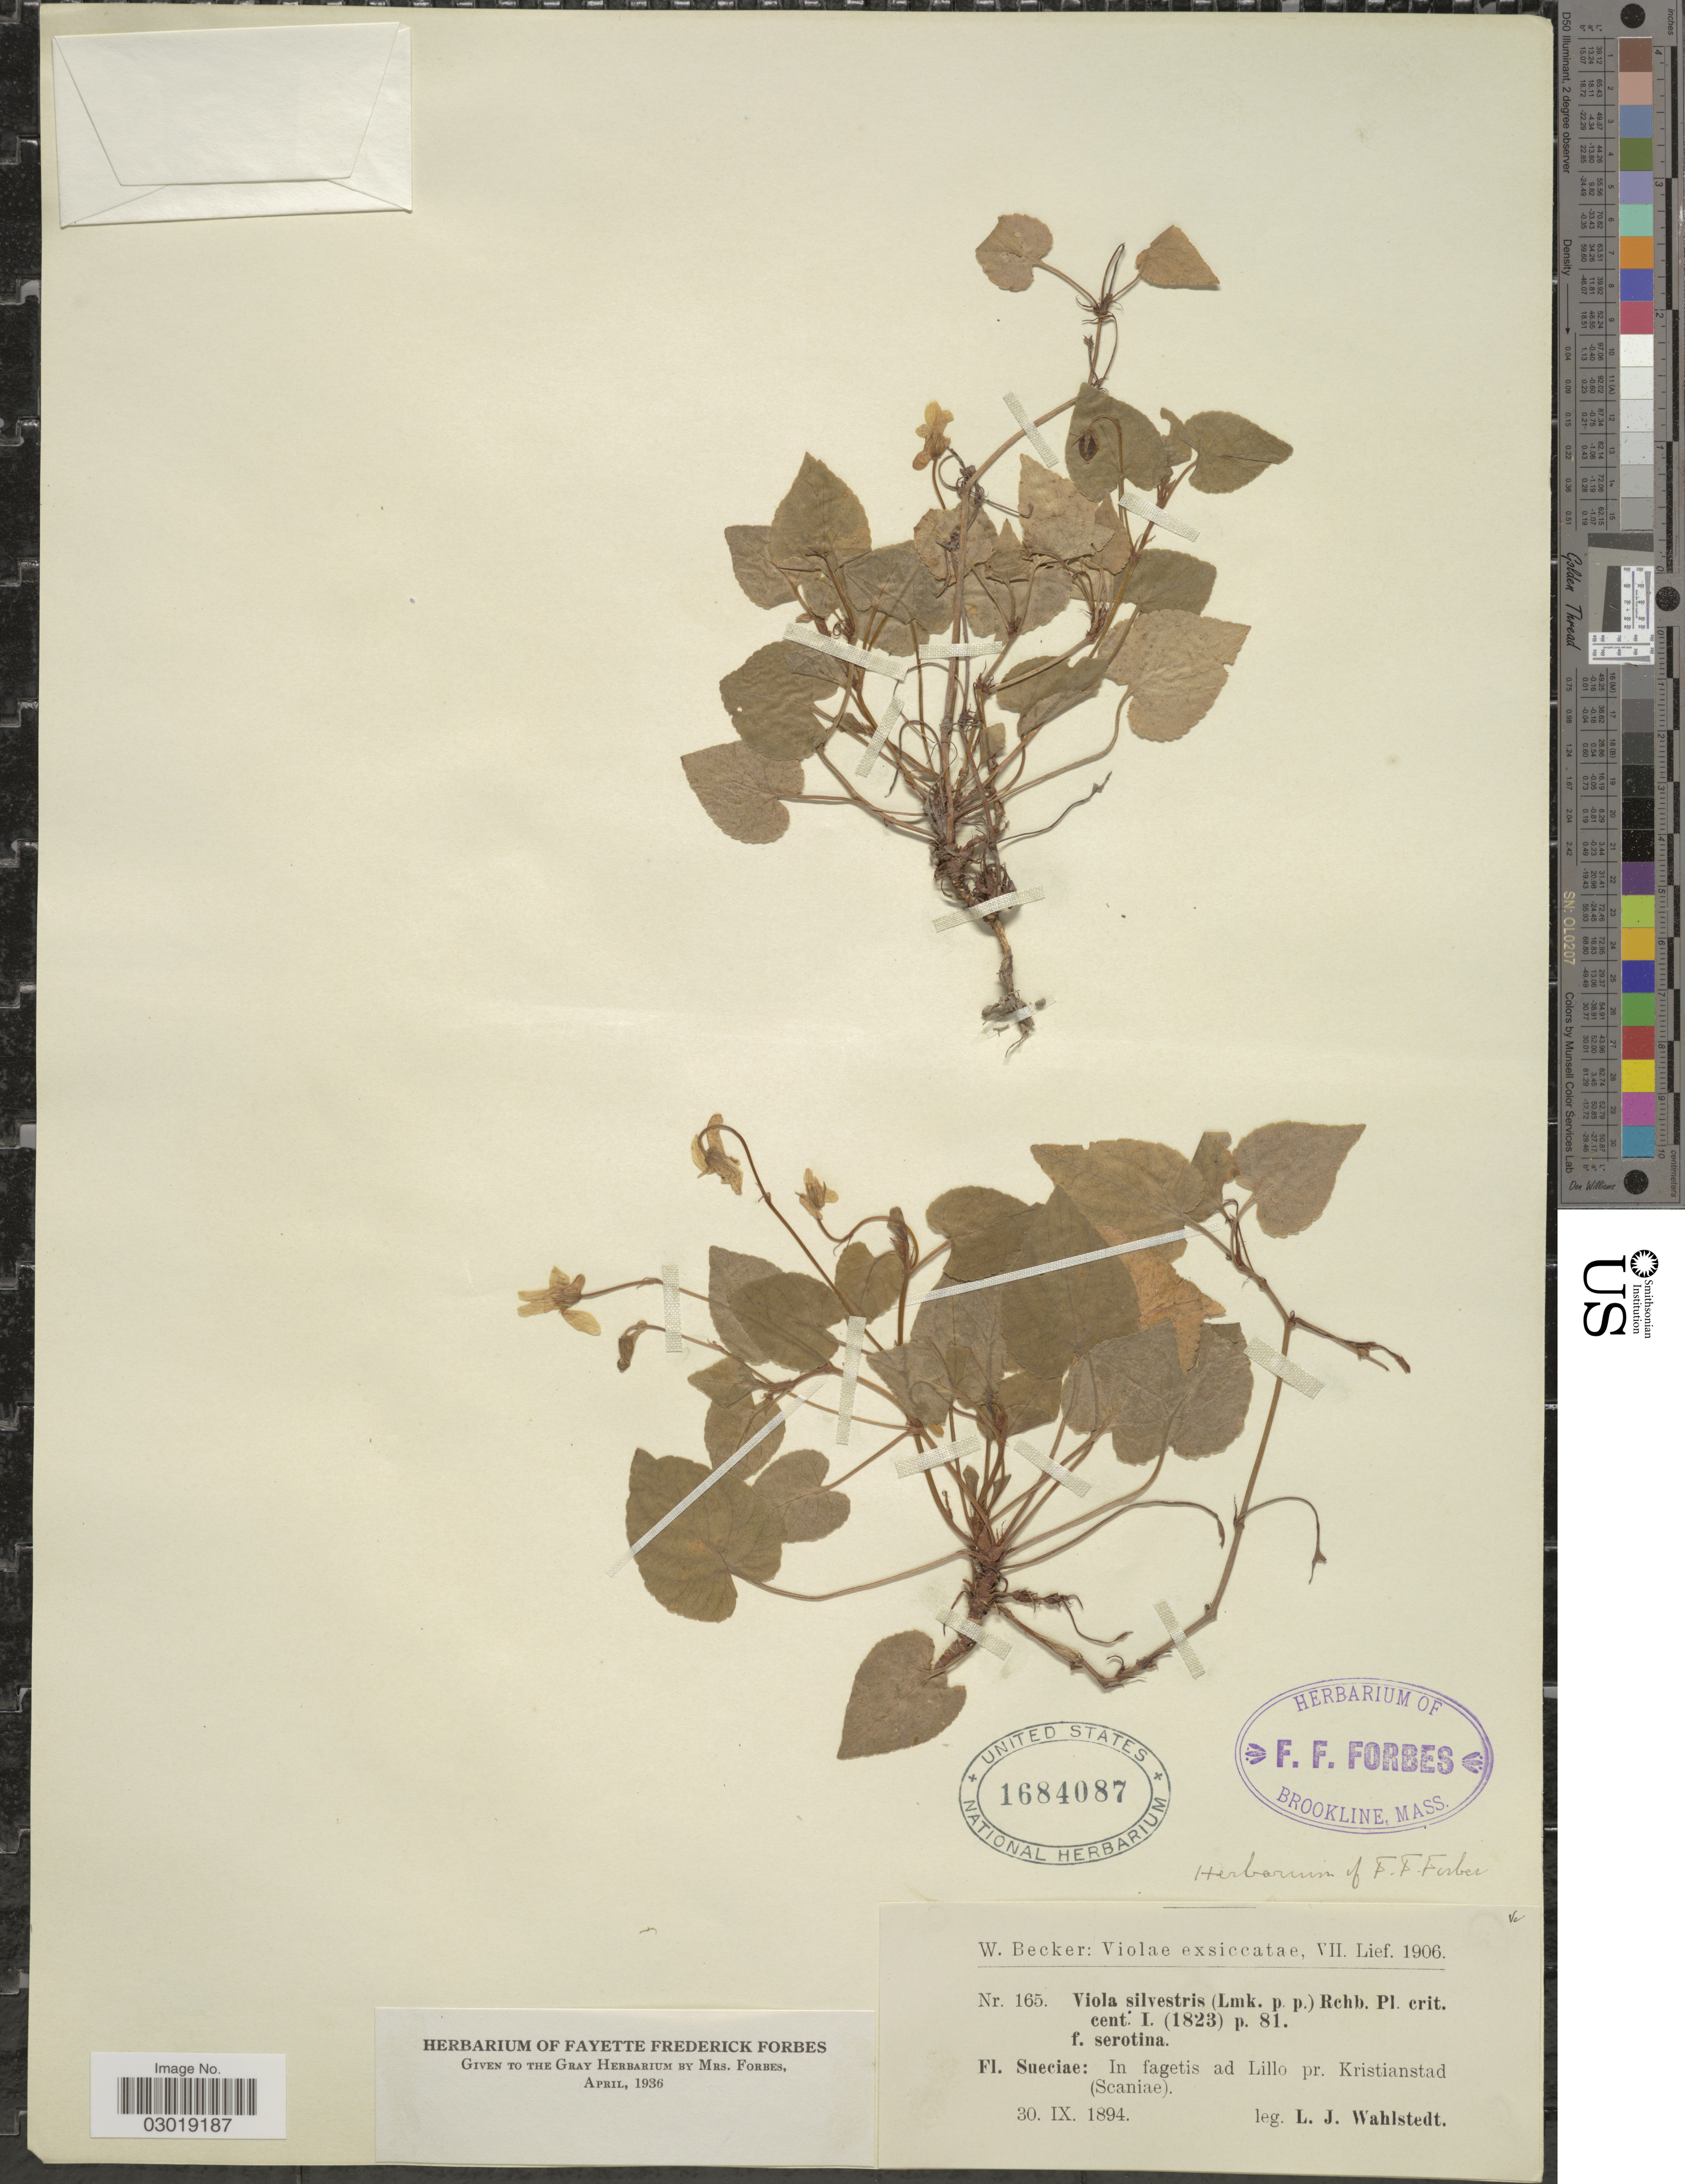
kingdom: Plantae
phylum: Tracheophyta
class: Magnoliopsida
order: Malpighiales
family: Violaceae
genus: Viola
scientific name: Viola sylvestris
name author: Lam.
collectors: L. J. Wahlstedt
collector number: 165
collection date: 1894-09-30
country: Sweden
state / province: Skåne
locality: Sueciae: in fagetis ad Lillo pr. Kristianstad (Scaniae).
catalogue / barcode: US 1684087